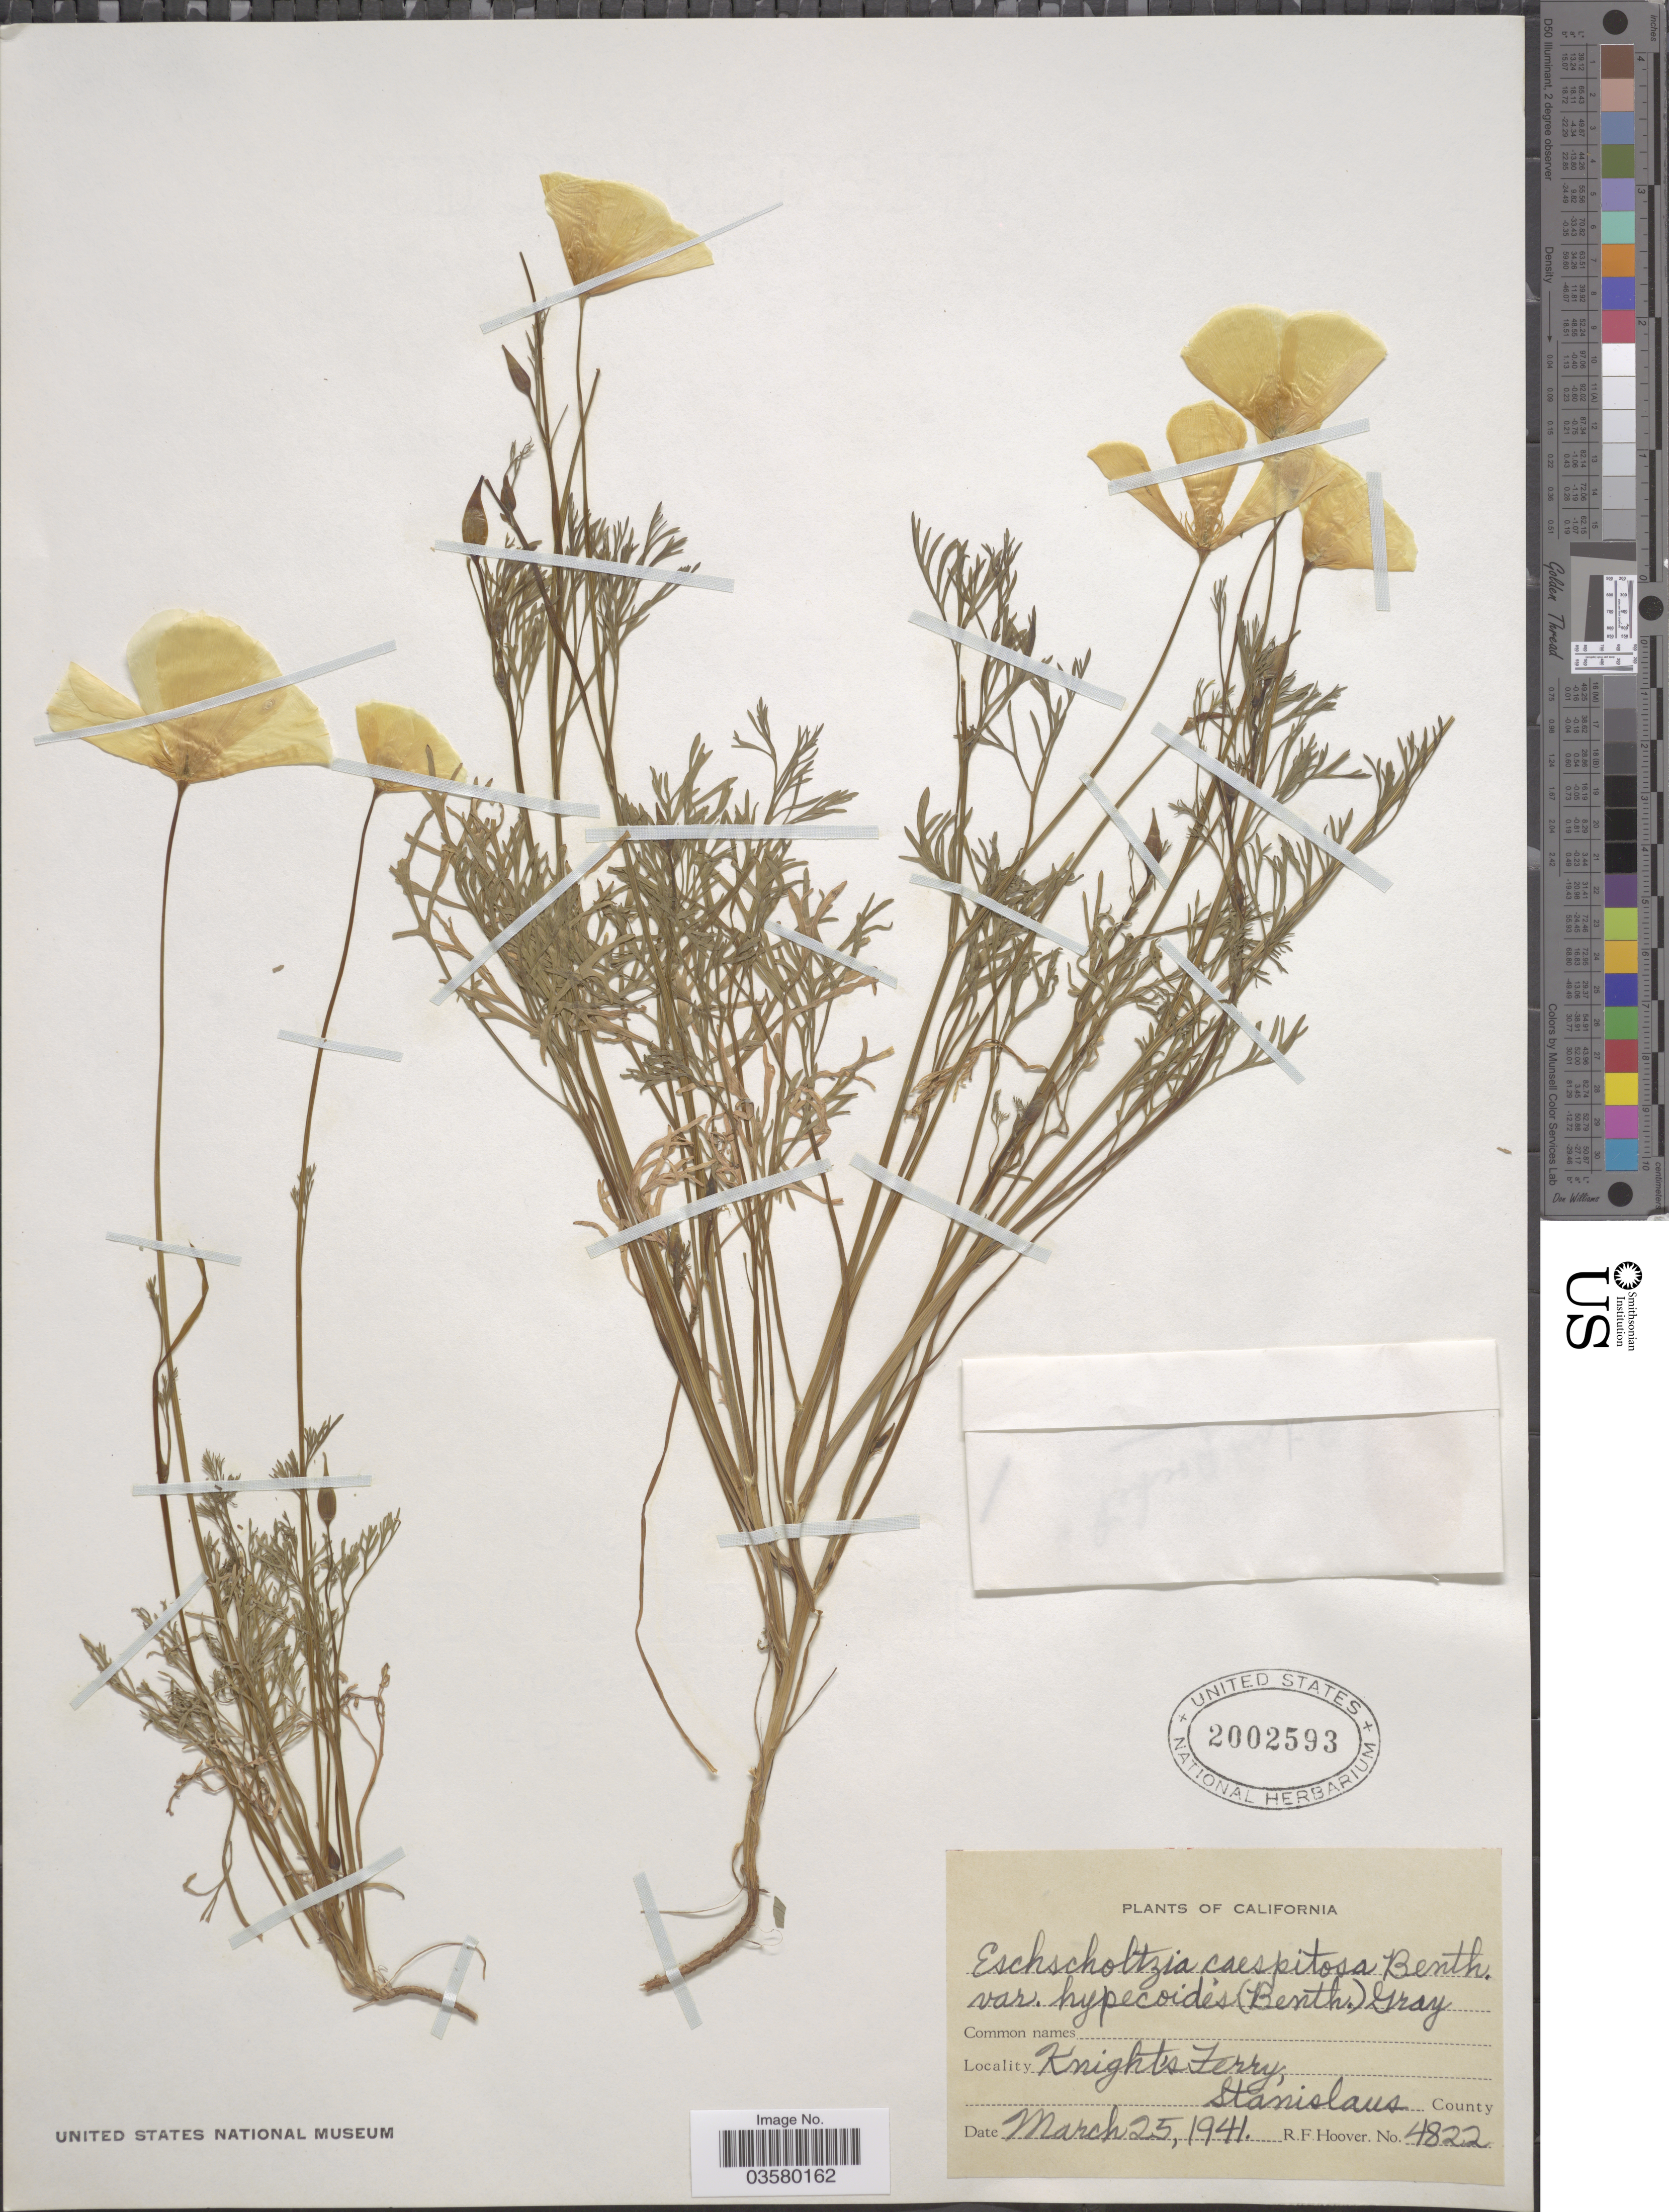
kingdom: Plantae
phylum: Tracheophyta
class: Magnoliopsida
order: Ranunculales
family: Papaveraceae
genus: Eschscholzia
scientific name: Eschscholzia caespitosa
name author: Benth.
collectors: R. F. Hoover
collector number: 4822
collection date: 1941-03-25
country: United States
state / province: California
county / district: Stanislaus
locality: Knight's Ferry, Stanislaus County.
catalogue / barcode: US 2002593